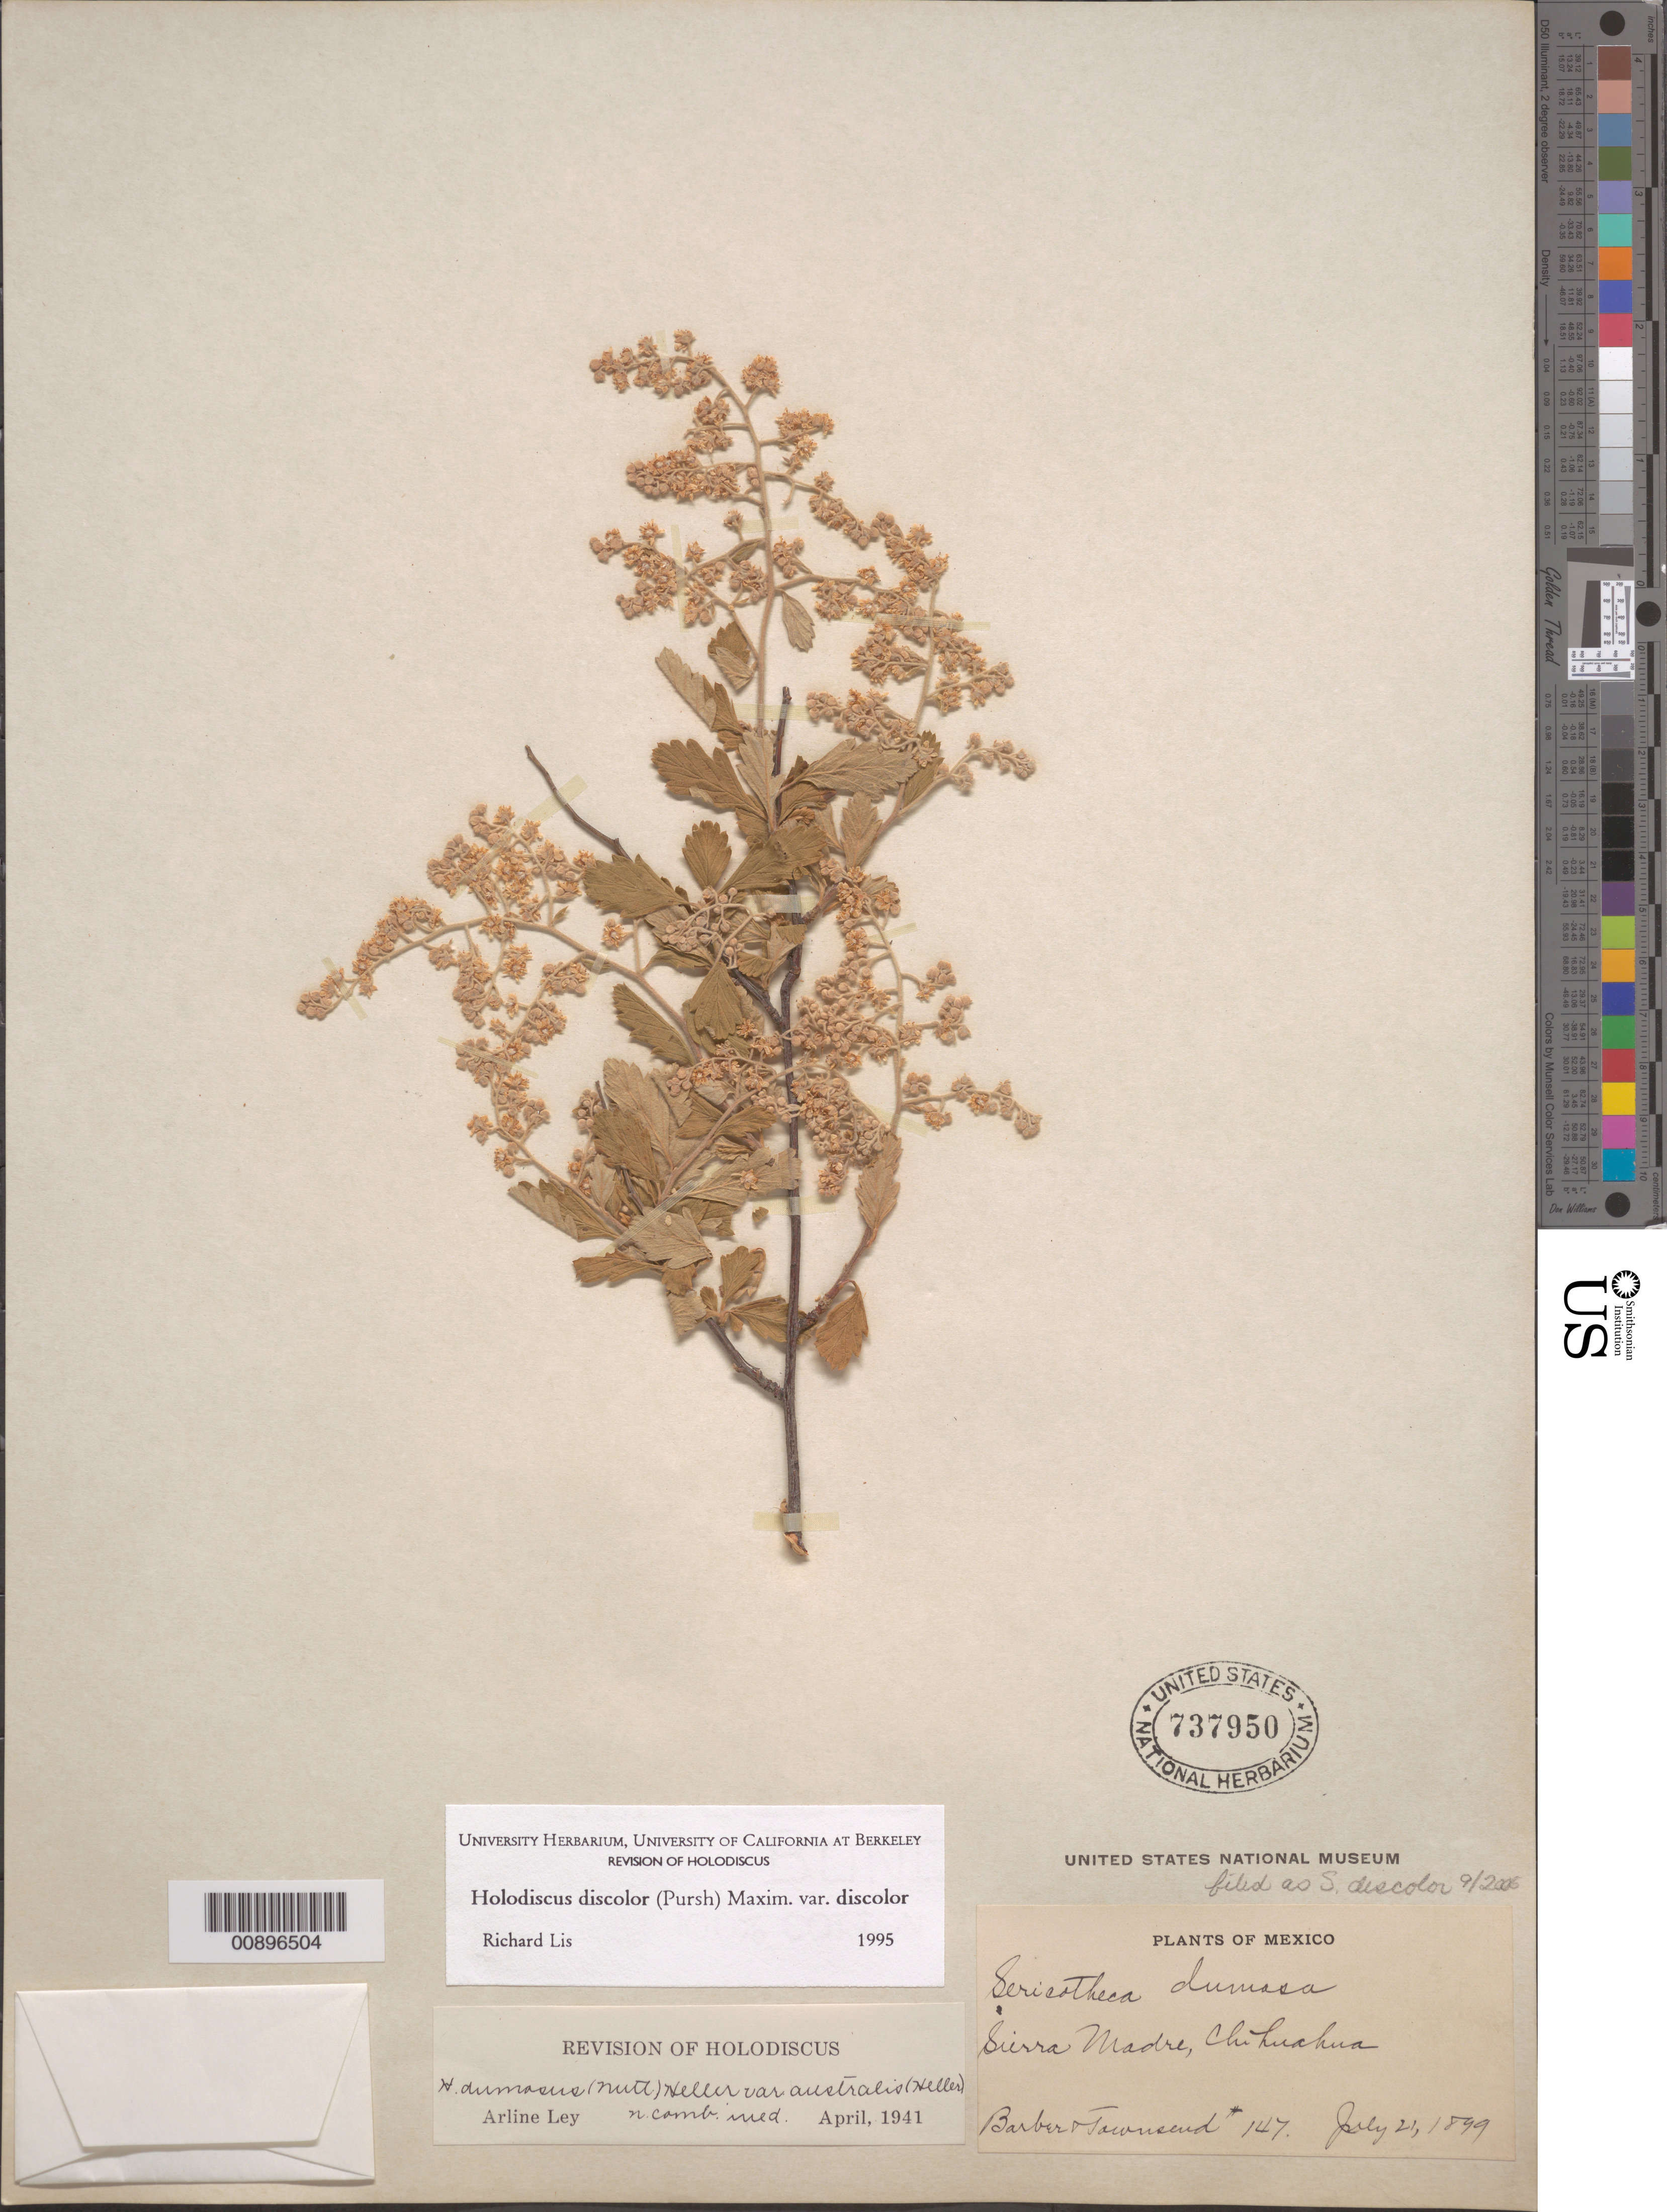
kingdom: Plantae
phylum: Tracheophyta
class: Magnoliopsida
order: Rosales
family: Rosaceae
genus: Holodiscus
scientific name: Holodiscus discolor var. discolor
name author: (Pursh) Maxim.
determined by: Lis, R.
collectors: C. Barber & C. H. T. Townsend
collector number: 147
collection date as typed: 21 Jul 1899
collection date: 1899-07-21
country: Mexico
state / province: Chihuahua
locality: Sierra Madre, Chihuahua.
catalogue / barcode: US 737950